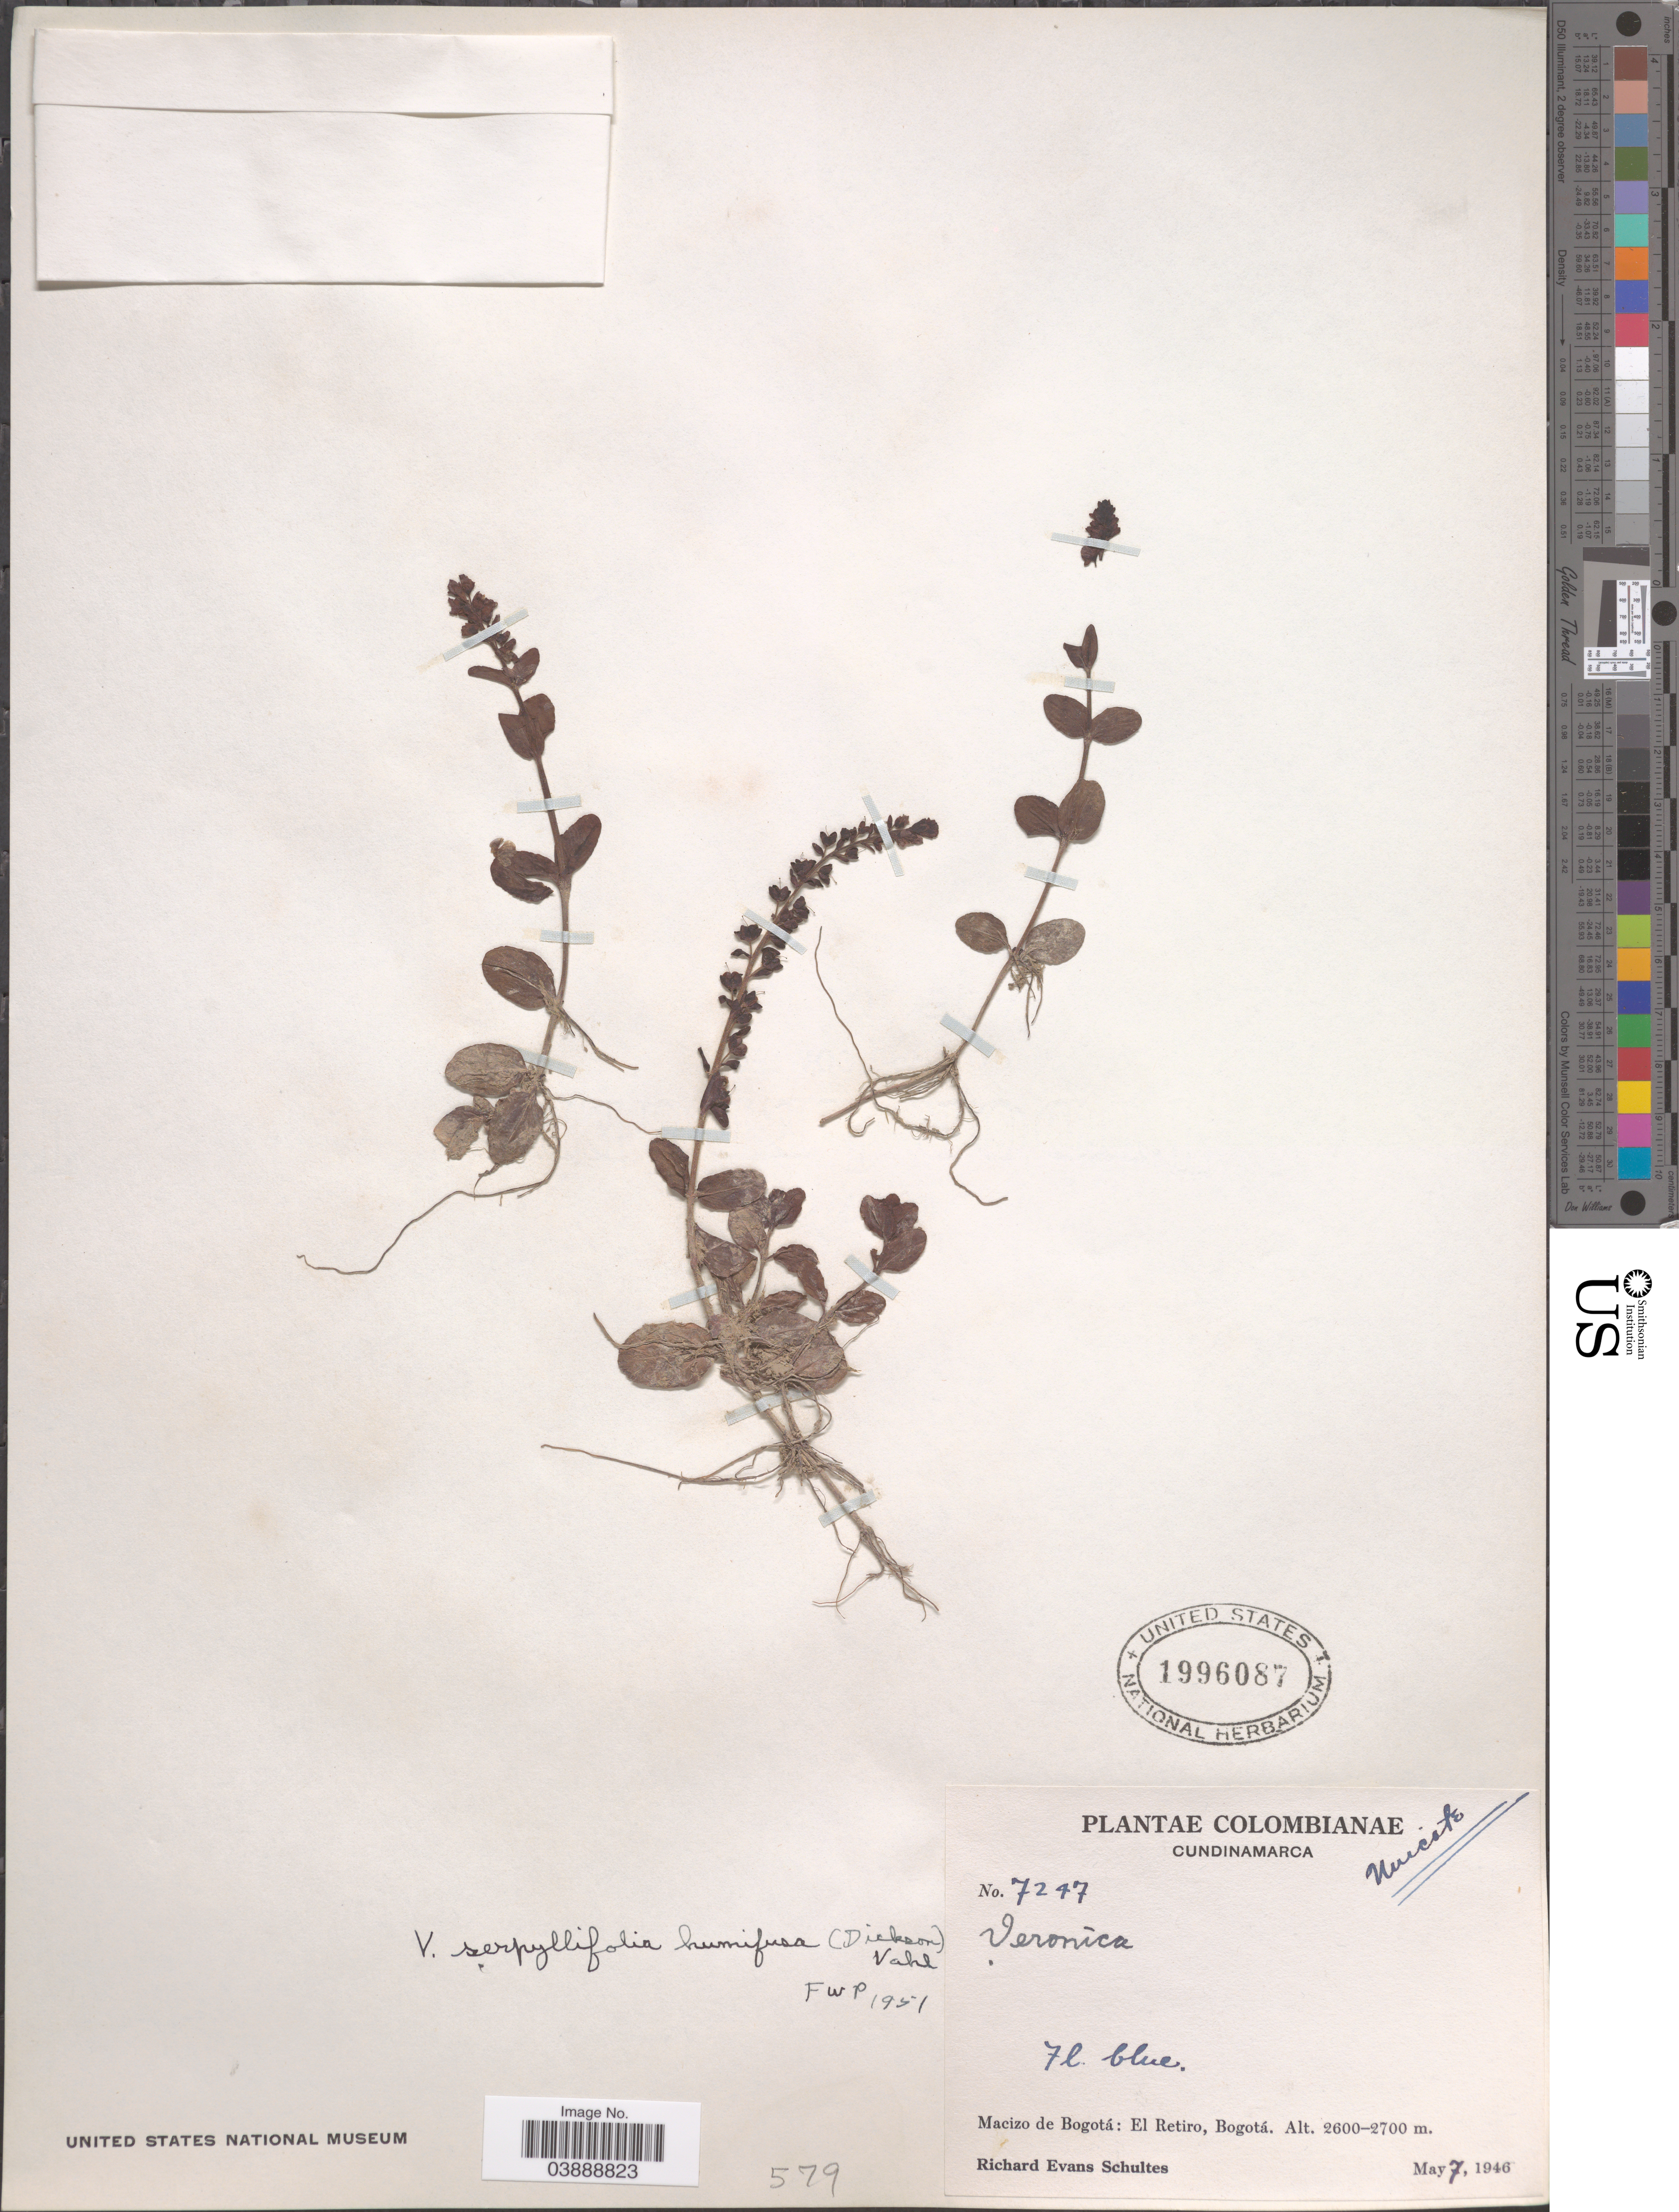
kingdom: Plantae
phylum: Tracheophyta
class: Magnoliopsida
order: Lamiales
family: Plantaginaceae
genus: Veronica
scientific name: Veronica serpyllifolia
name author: L.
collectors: R. E. Schultes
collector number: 7247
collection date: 1946-05-07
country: Colombia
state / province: Cundinamarca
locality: Macizo de Bogotá: El Retiro, Bogotá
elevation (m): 2600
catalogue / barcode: US 1996087